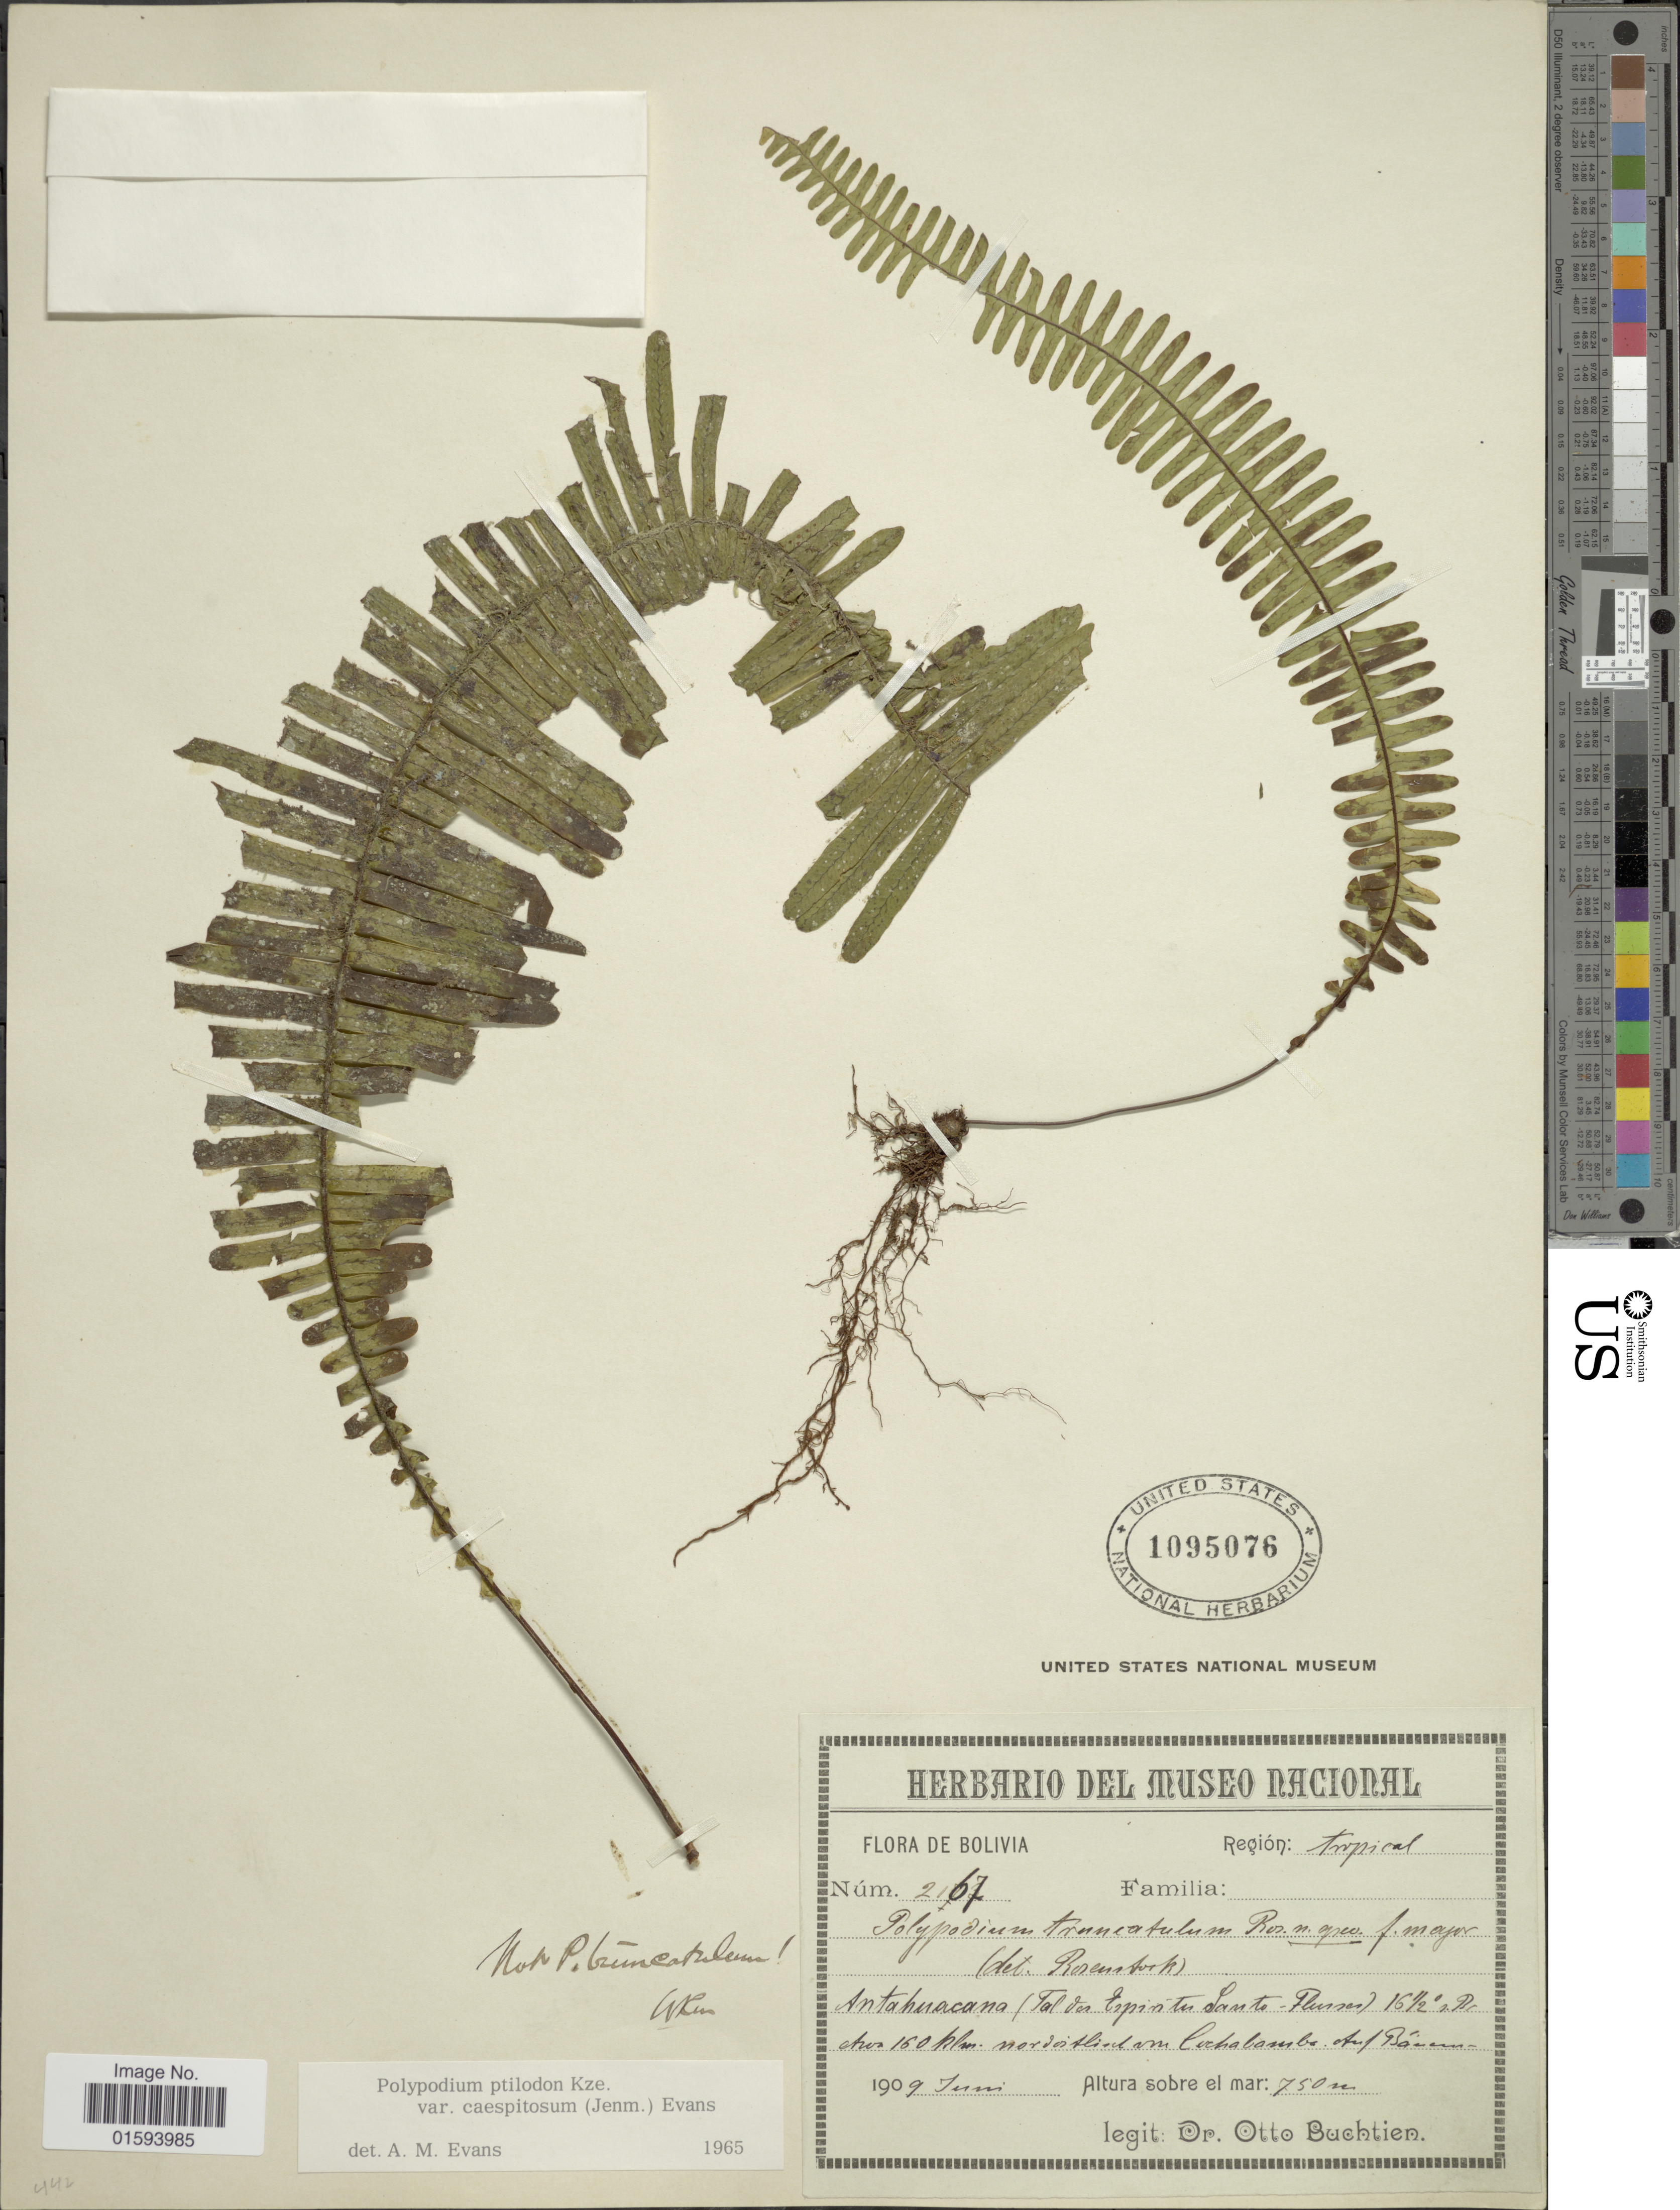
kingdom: Plantae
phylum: Tracheophyta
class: Polypodiopsida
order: Polypodiales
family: Polypodiaceae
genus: Pecluma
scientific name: Pecluma ptilodos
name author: (Kunze) Price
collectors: O. Buchtien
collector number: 2167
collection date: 1909-06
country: Bolivia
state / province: Cochabamba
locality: Región: tropical. Antahuacana (Valley of Espiritu Santo River) 160 km N from Cochabamba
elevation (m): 750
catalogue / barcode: US 1095076